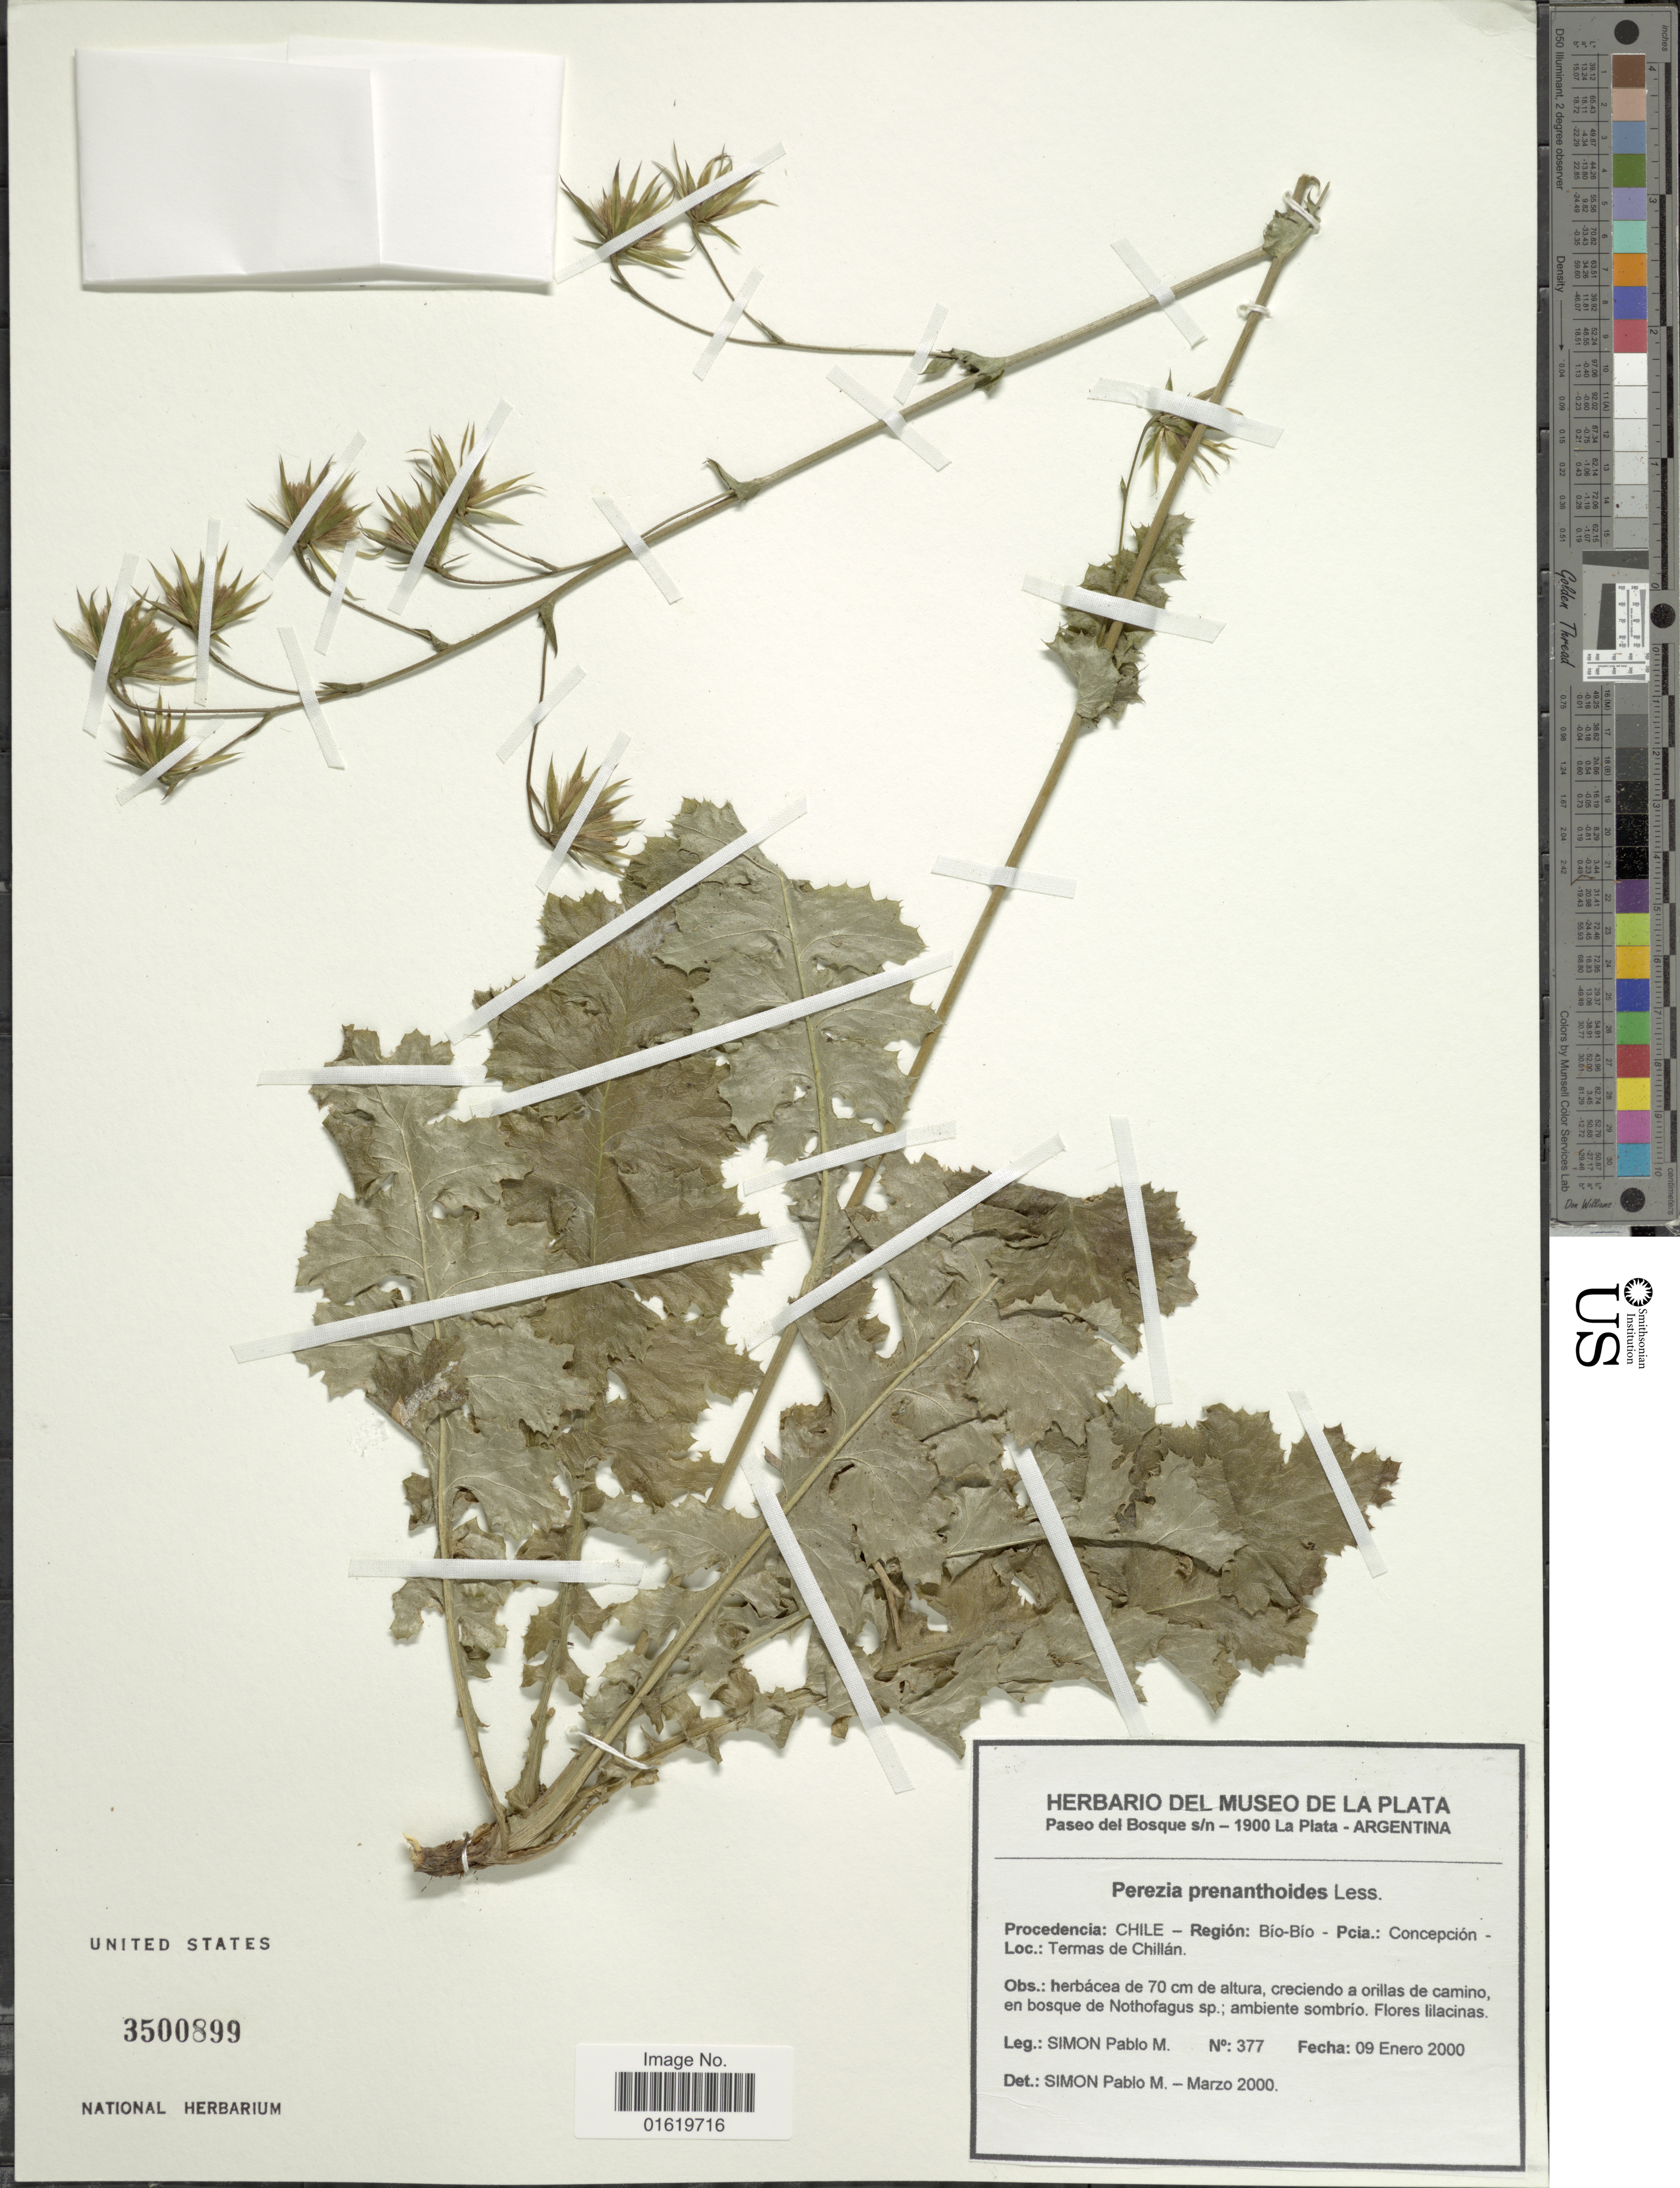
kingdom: Plantae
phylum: Tracheophyta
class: Magnoliopsida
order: Asterales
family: Asteraceae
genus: Perezia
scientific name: Perezia prenanthoides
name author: Less.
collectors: P. M. Simón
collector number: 377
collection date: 2000-01-09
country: Chile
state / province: Bio-Bío (VIII)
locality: Chile - Región Bio-Bio - Pcia.: Concepción - Temas de Chillán.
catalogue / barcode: US 3500899